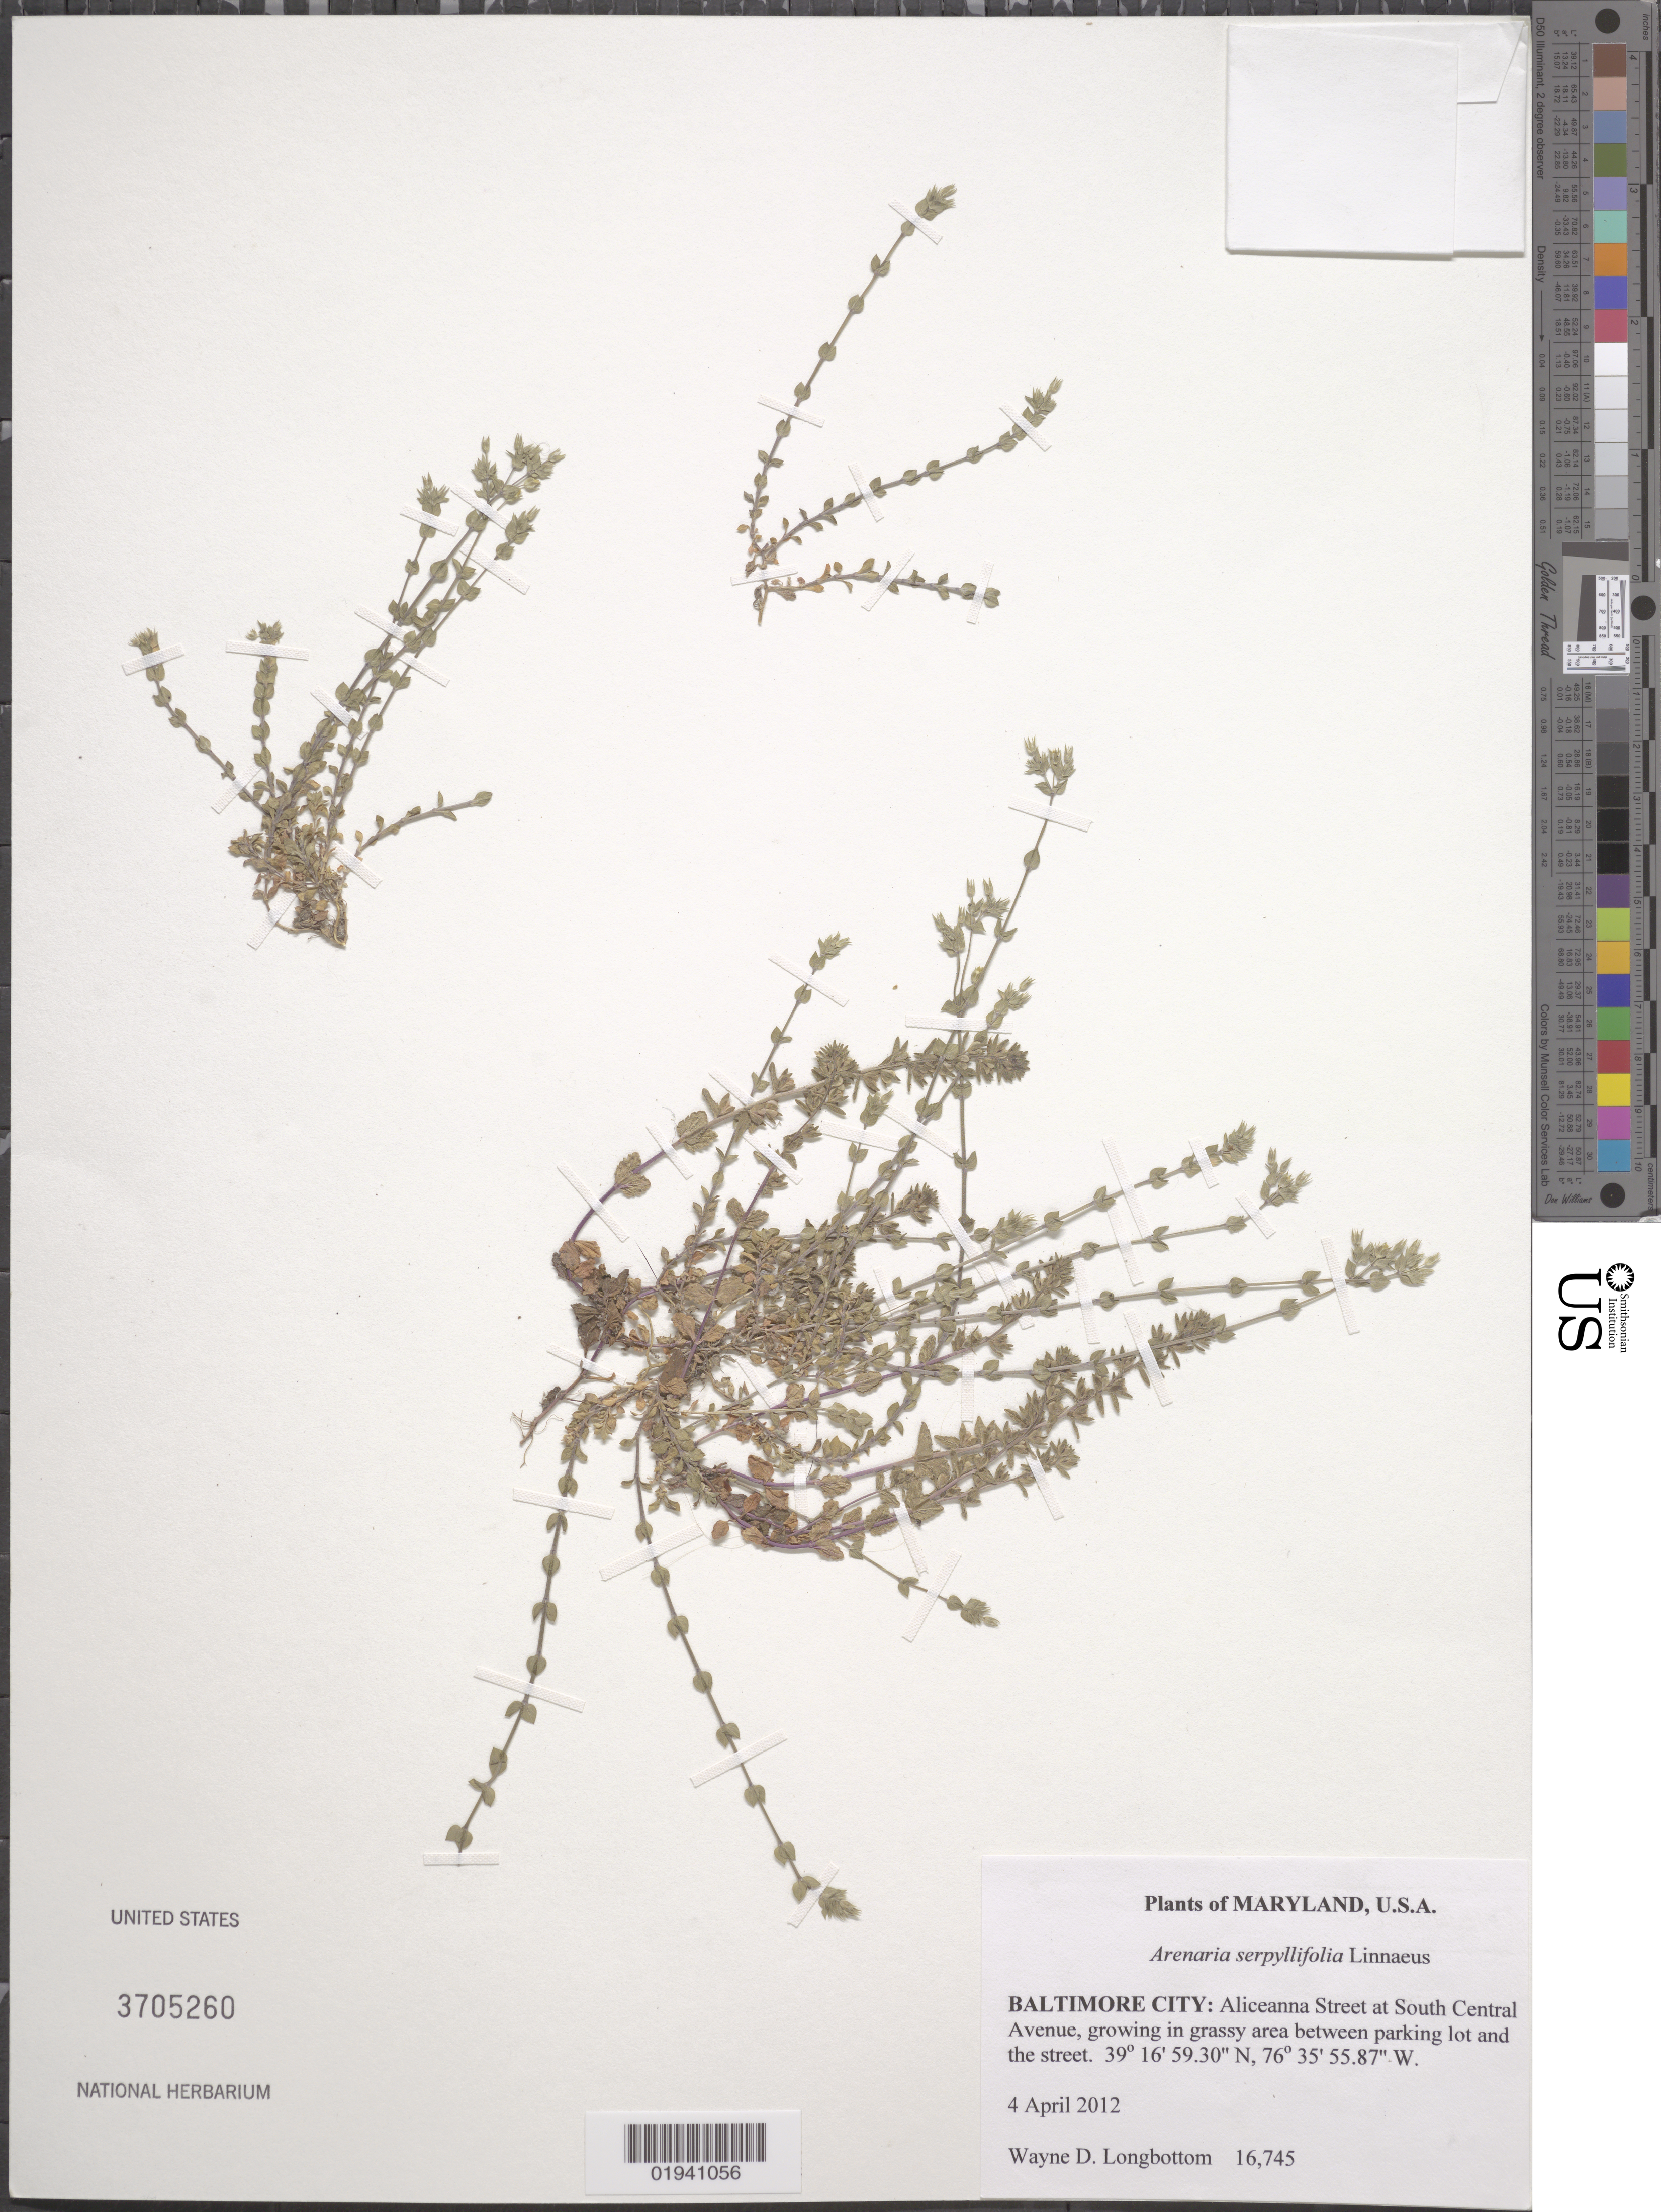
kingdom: Plantae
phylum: Tracheophyta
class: Magnoliopsida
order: Caryophyllales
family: Caryophyllaceae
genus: Arenaria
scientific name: Arenaria serpyllifolia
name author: L.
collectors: W. D. Longbottom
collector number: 16745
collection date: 2012-04-04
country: United States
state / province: Maryland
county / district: City of Baltimore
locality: Aliceanna Street at South Central Avenue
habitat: growing is grassy area between parking lot and the street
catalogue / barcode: US 3705260